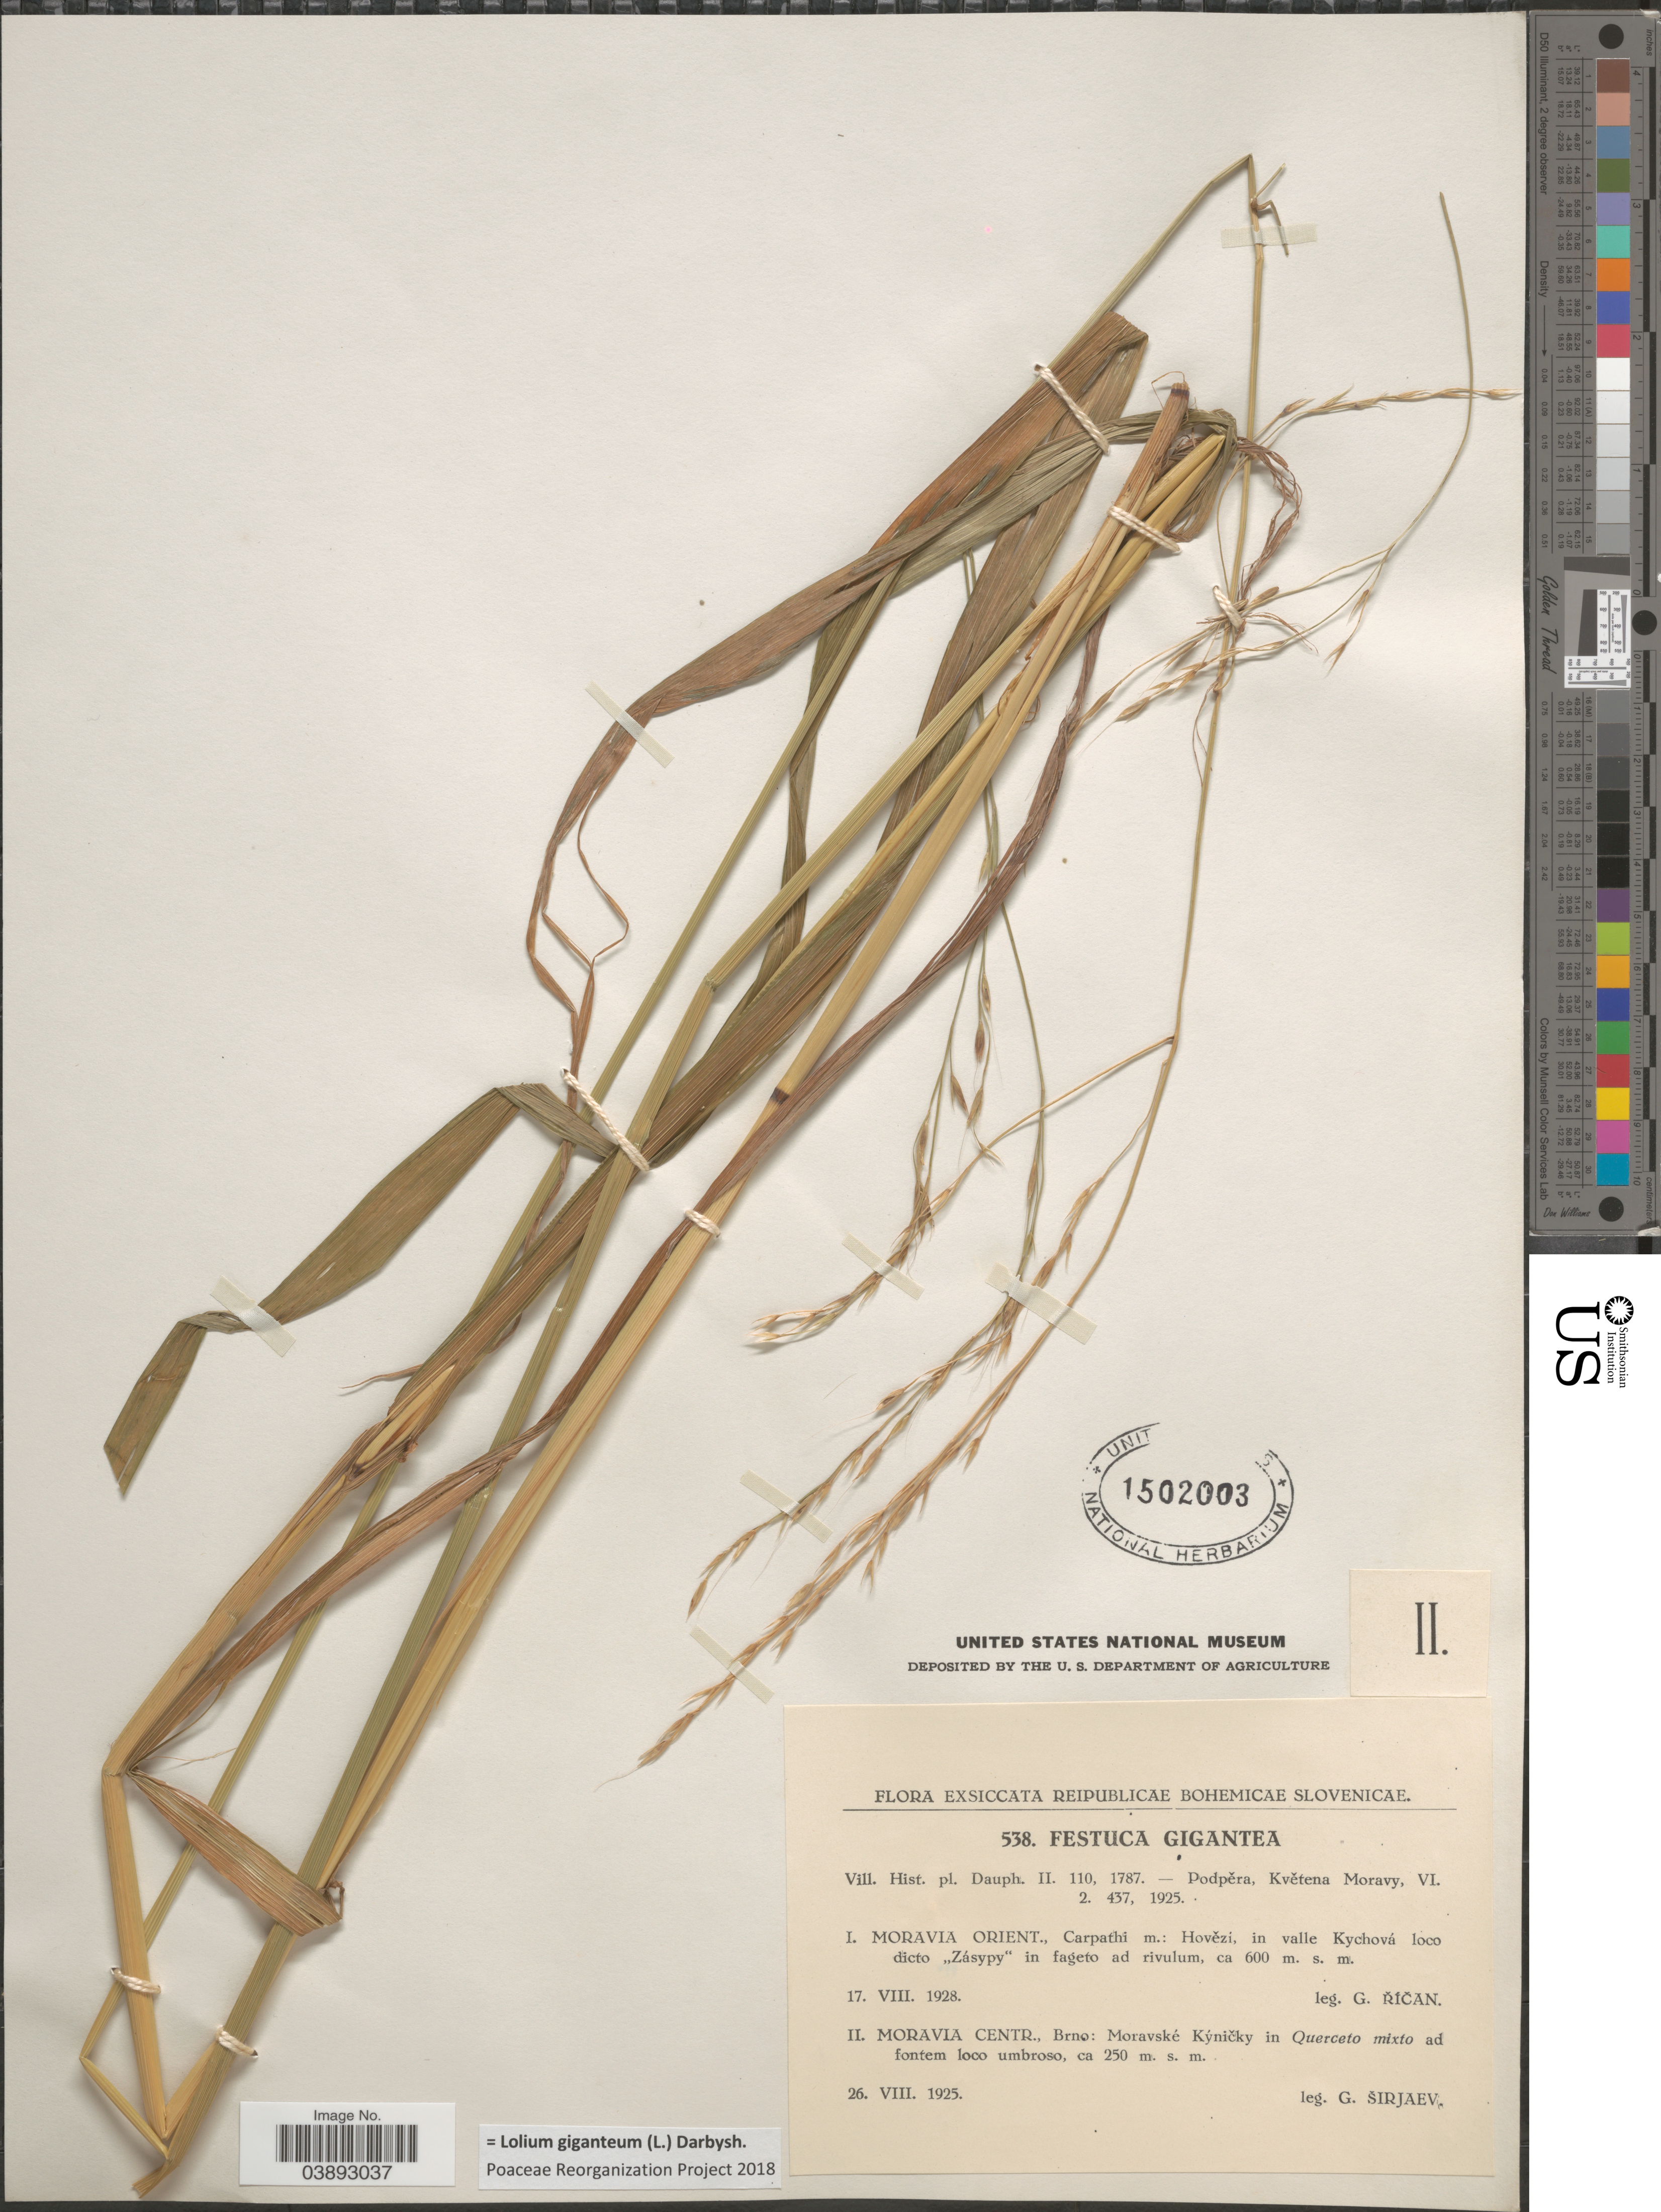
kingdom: Plantae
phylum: Tracheophyta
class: Liliopsida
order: Poales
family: Poaceae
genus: Lolium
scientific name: Lolium giganteum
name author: (L.) Darbysh.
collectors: G. Sirjaev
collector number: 538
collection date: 1925-08-26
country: Czechia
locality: Reipublicae Bohemicae Slovenicae. Moravia Centr. Brno: Moravské Kýnicky in Querceto mixto ad fontem loco umbroso.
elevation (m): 250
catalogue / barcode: US 1502003